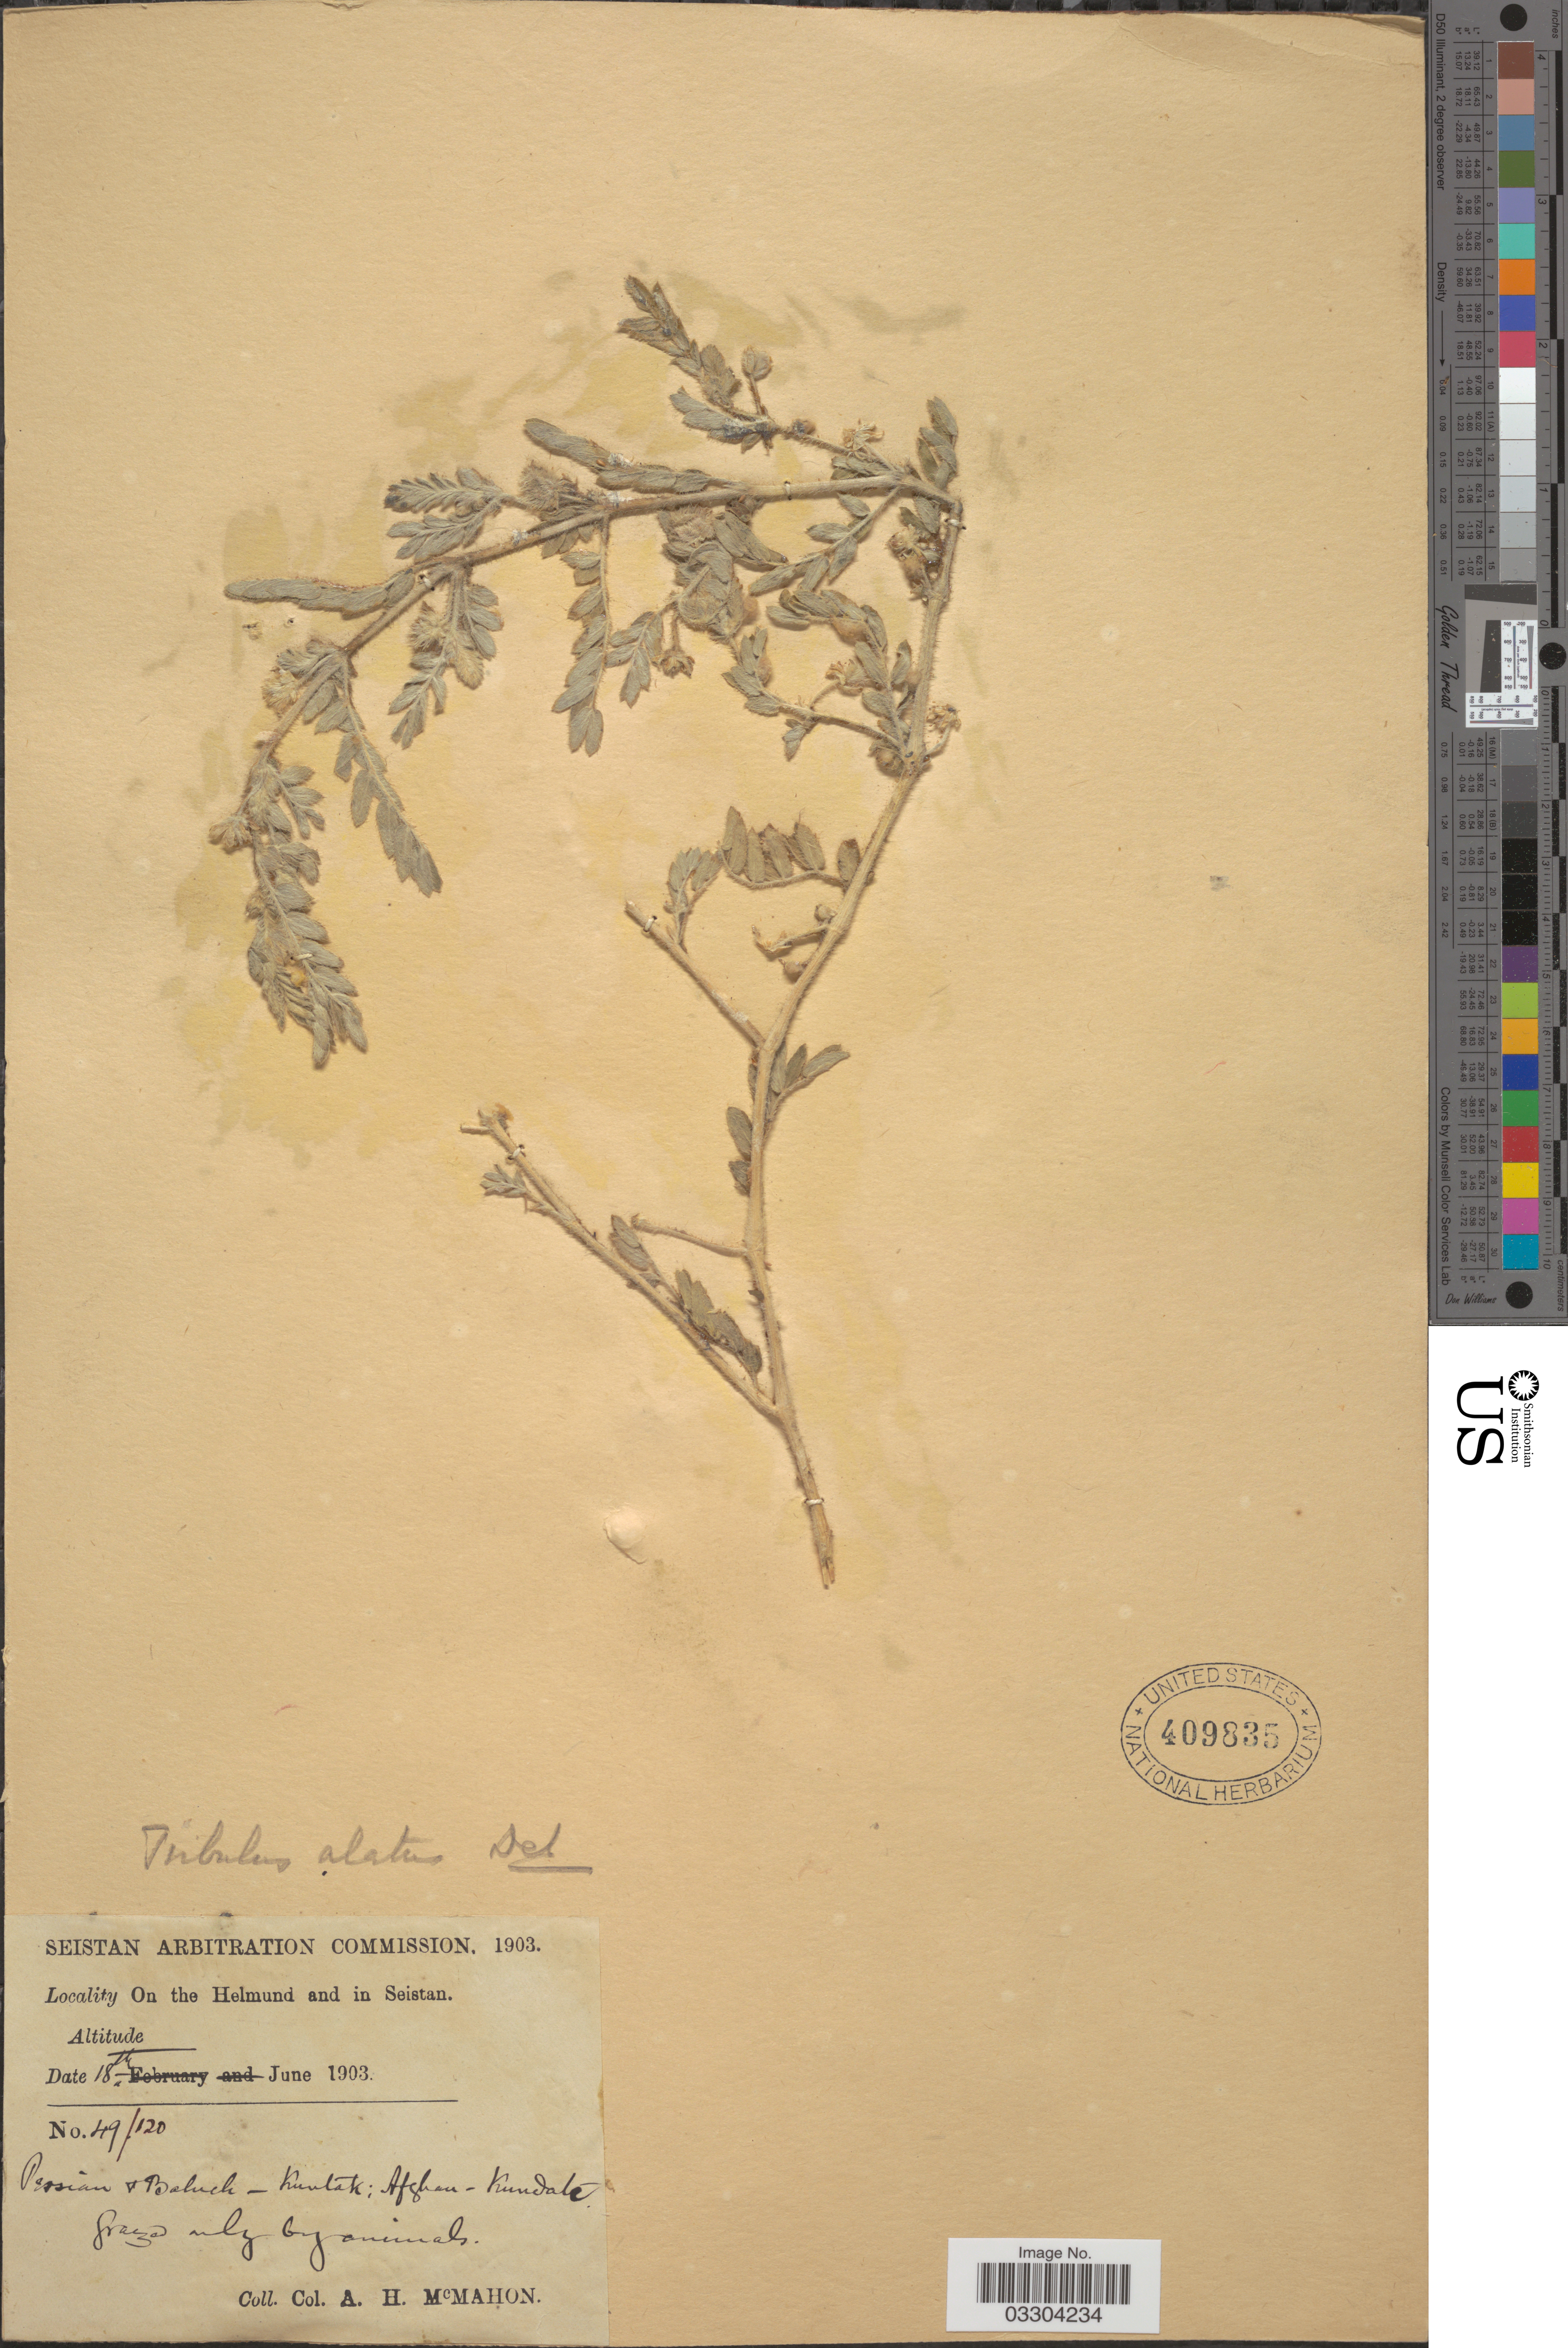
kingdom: Plantae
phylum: Tracheophyta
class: Magnoliopsida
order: Zygophyllales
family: Zygophyllaceae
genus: Tribulus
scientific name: Tribulus alatus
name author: Delile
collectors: A. McMahon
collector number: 49/120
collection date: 1903-06-18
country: Iran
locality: On the Helmund and in Seistan. Persian & Baluch - Kuutak; Afghan-Kundate.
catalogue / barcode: US 409835